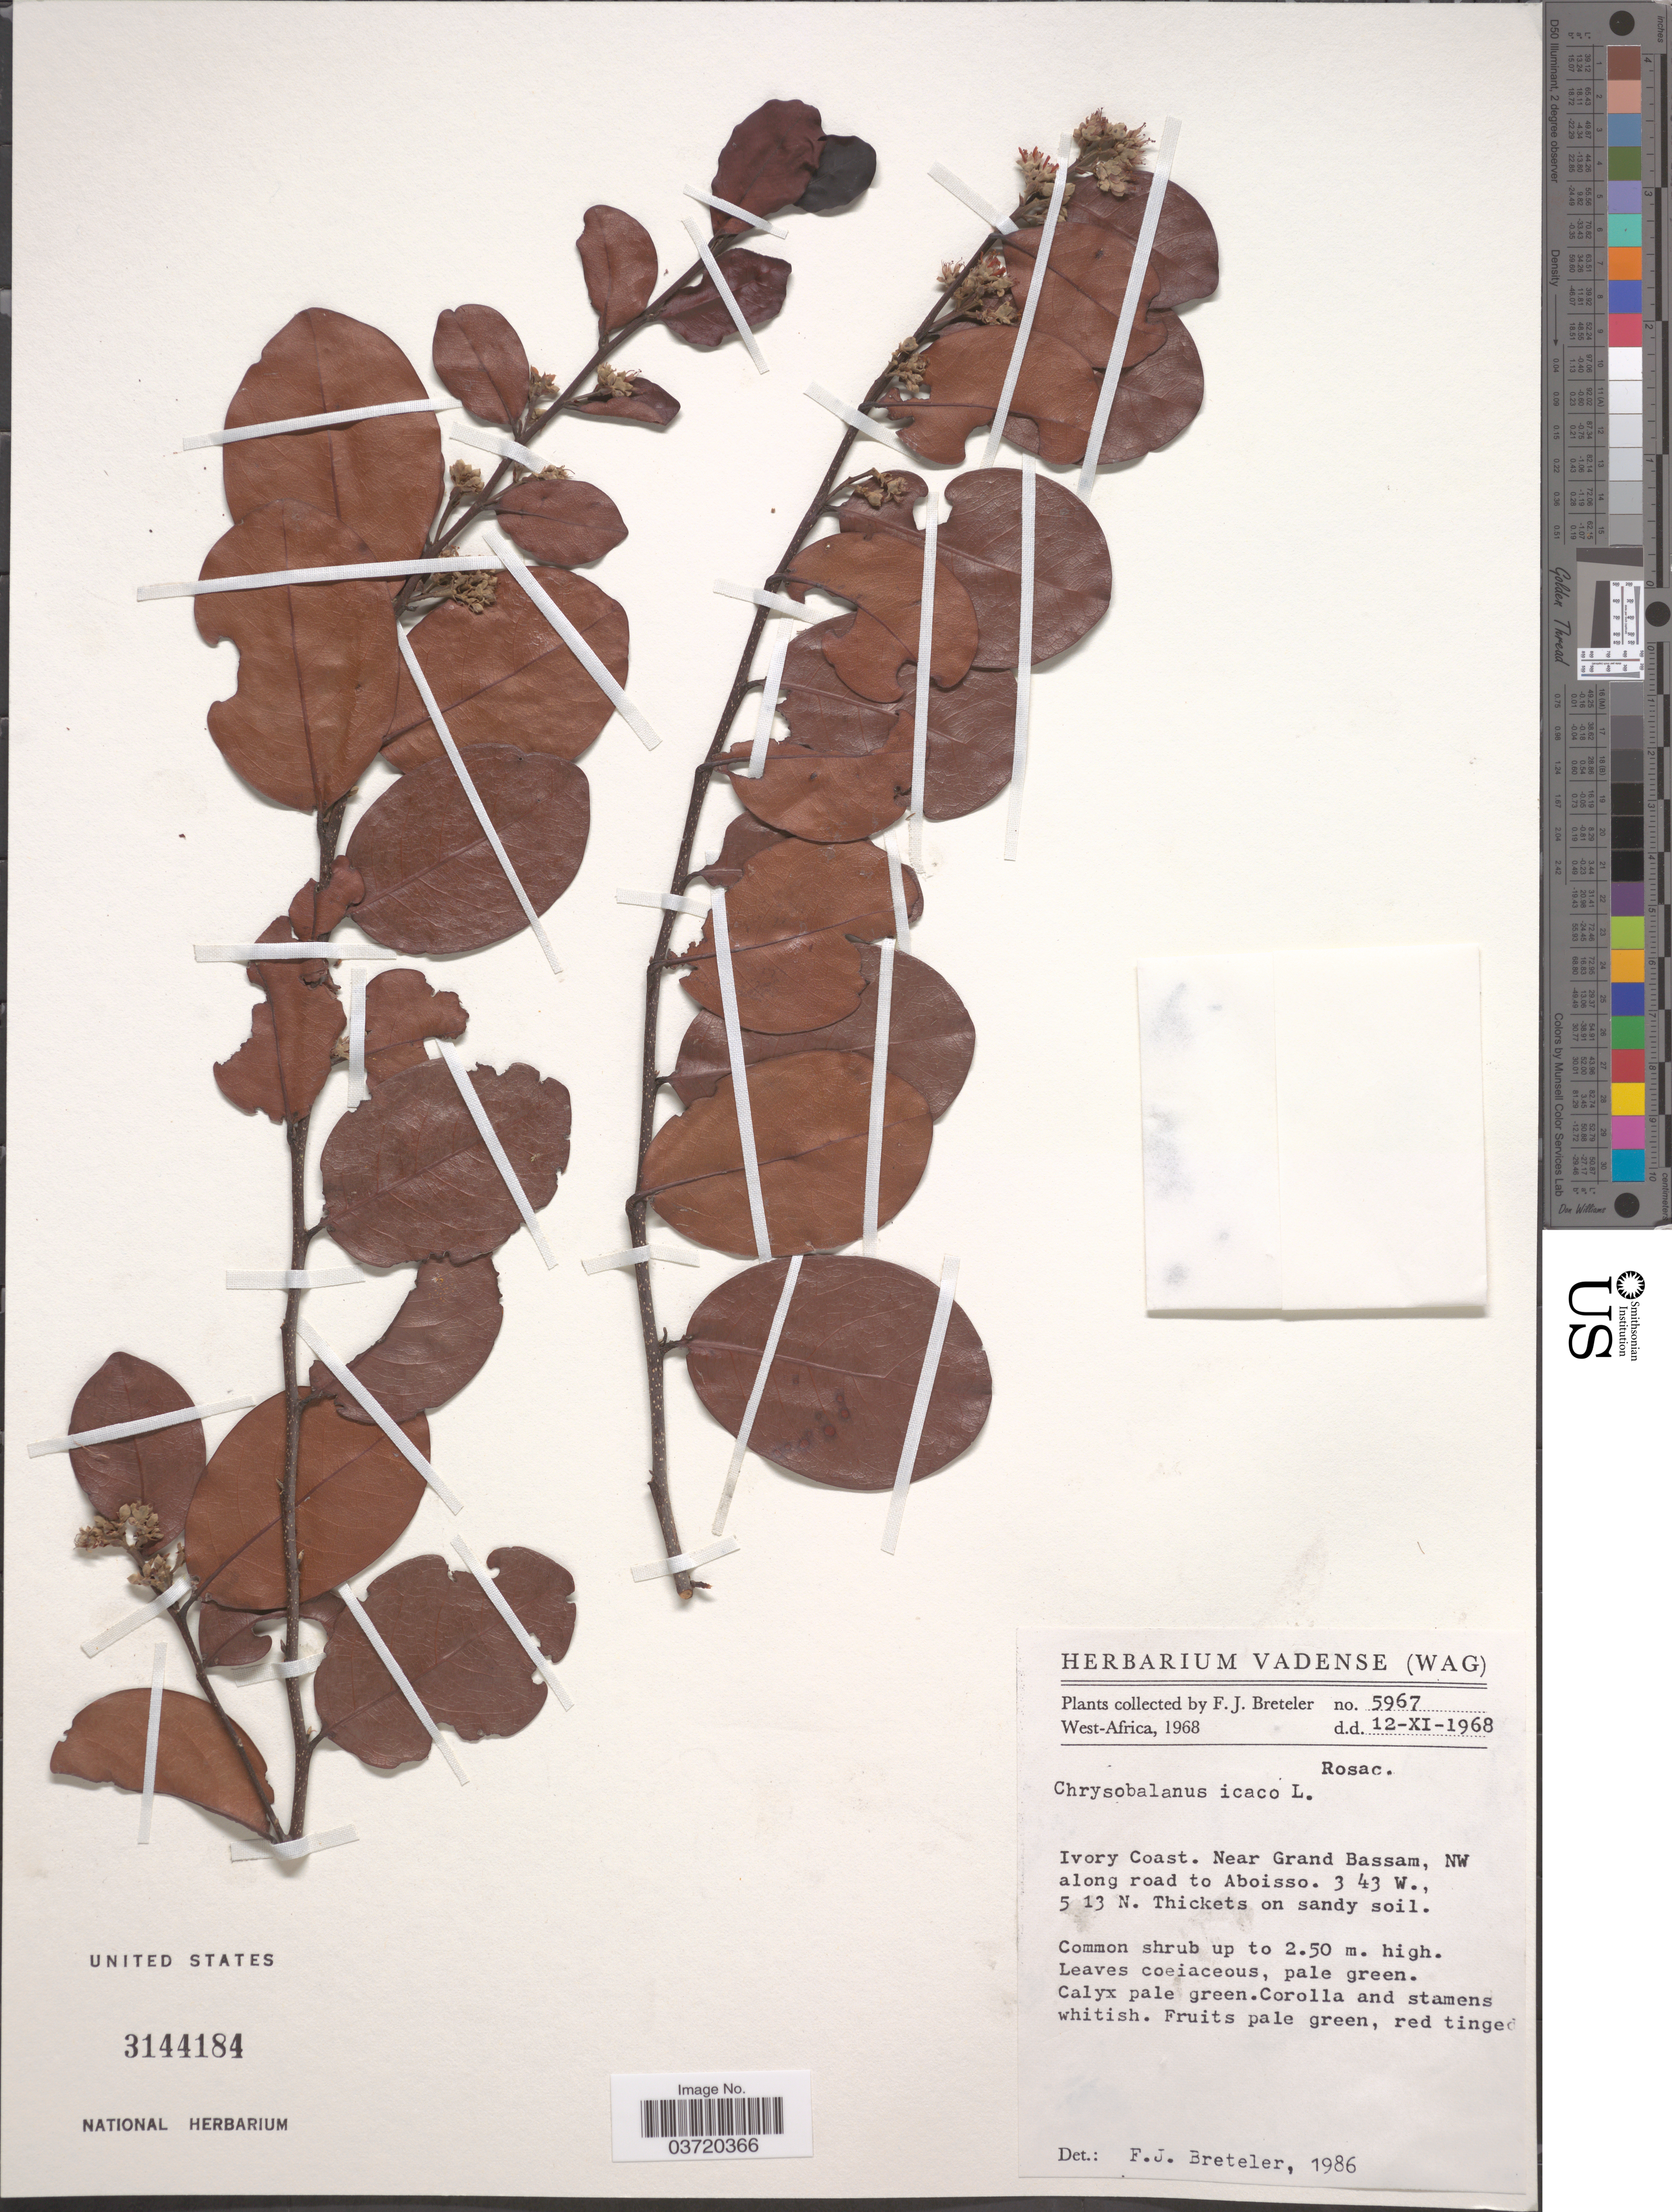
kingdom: Plantae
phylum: Tracheophyta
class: Magnoliopsida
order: Malpighiales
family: Chrysobalanaceae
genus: Chrysobalanus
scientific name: Chrysobalanus icaco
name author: L.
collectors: F. J. Breteler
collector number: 5967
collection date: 1968-11-12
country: Ivory Coast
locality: West-Africa. Near Grand Bassam, NW along road to Aboisso.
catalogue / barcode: US 3144184